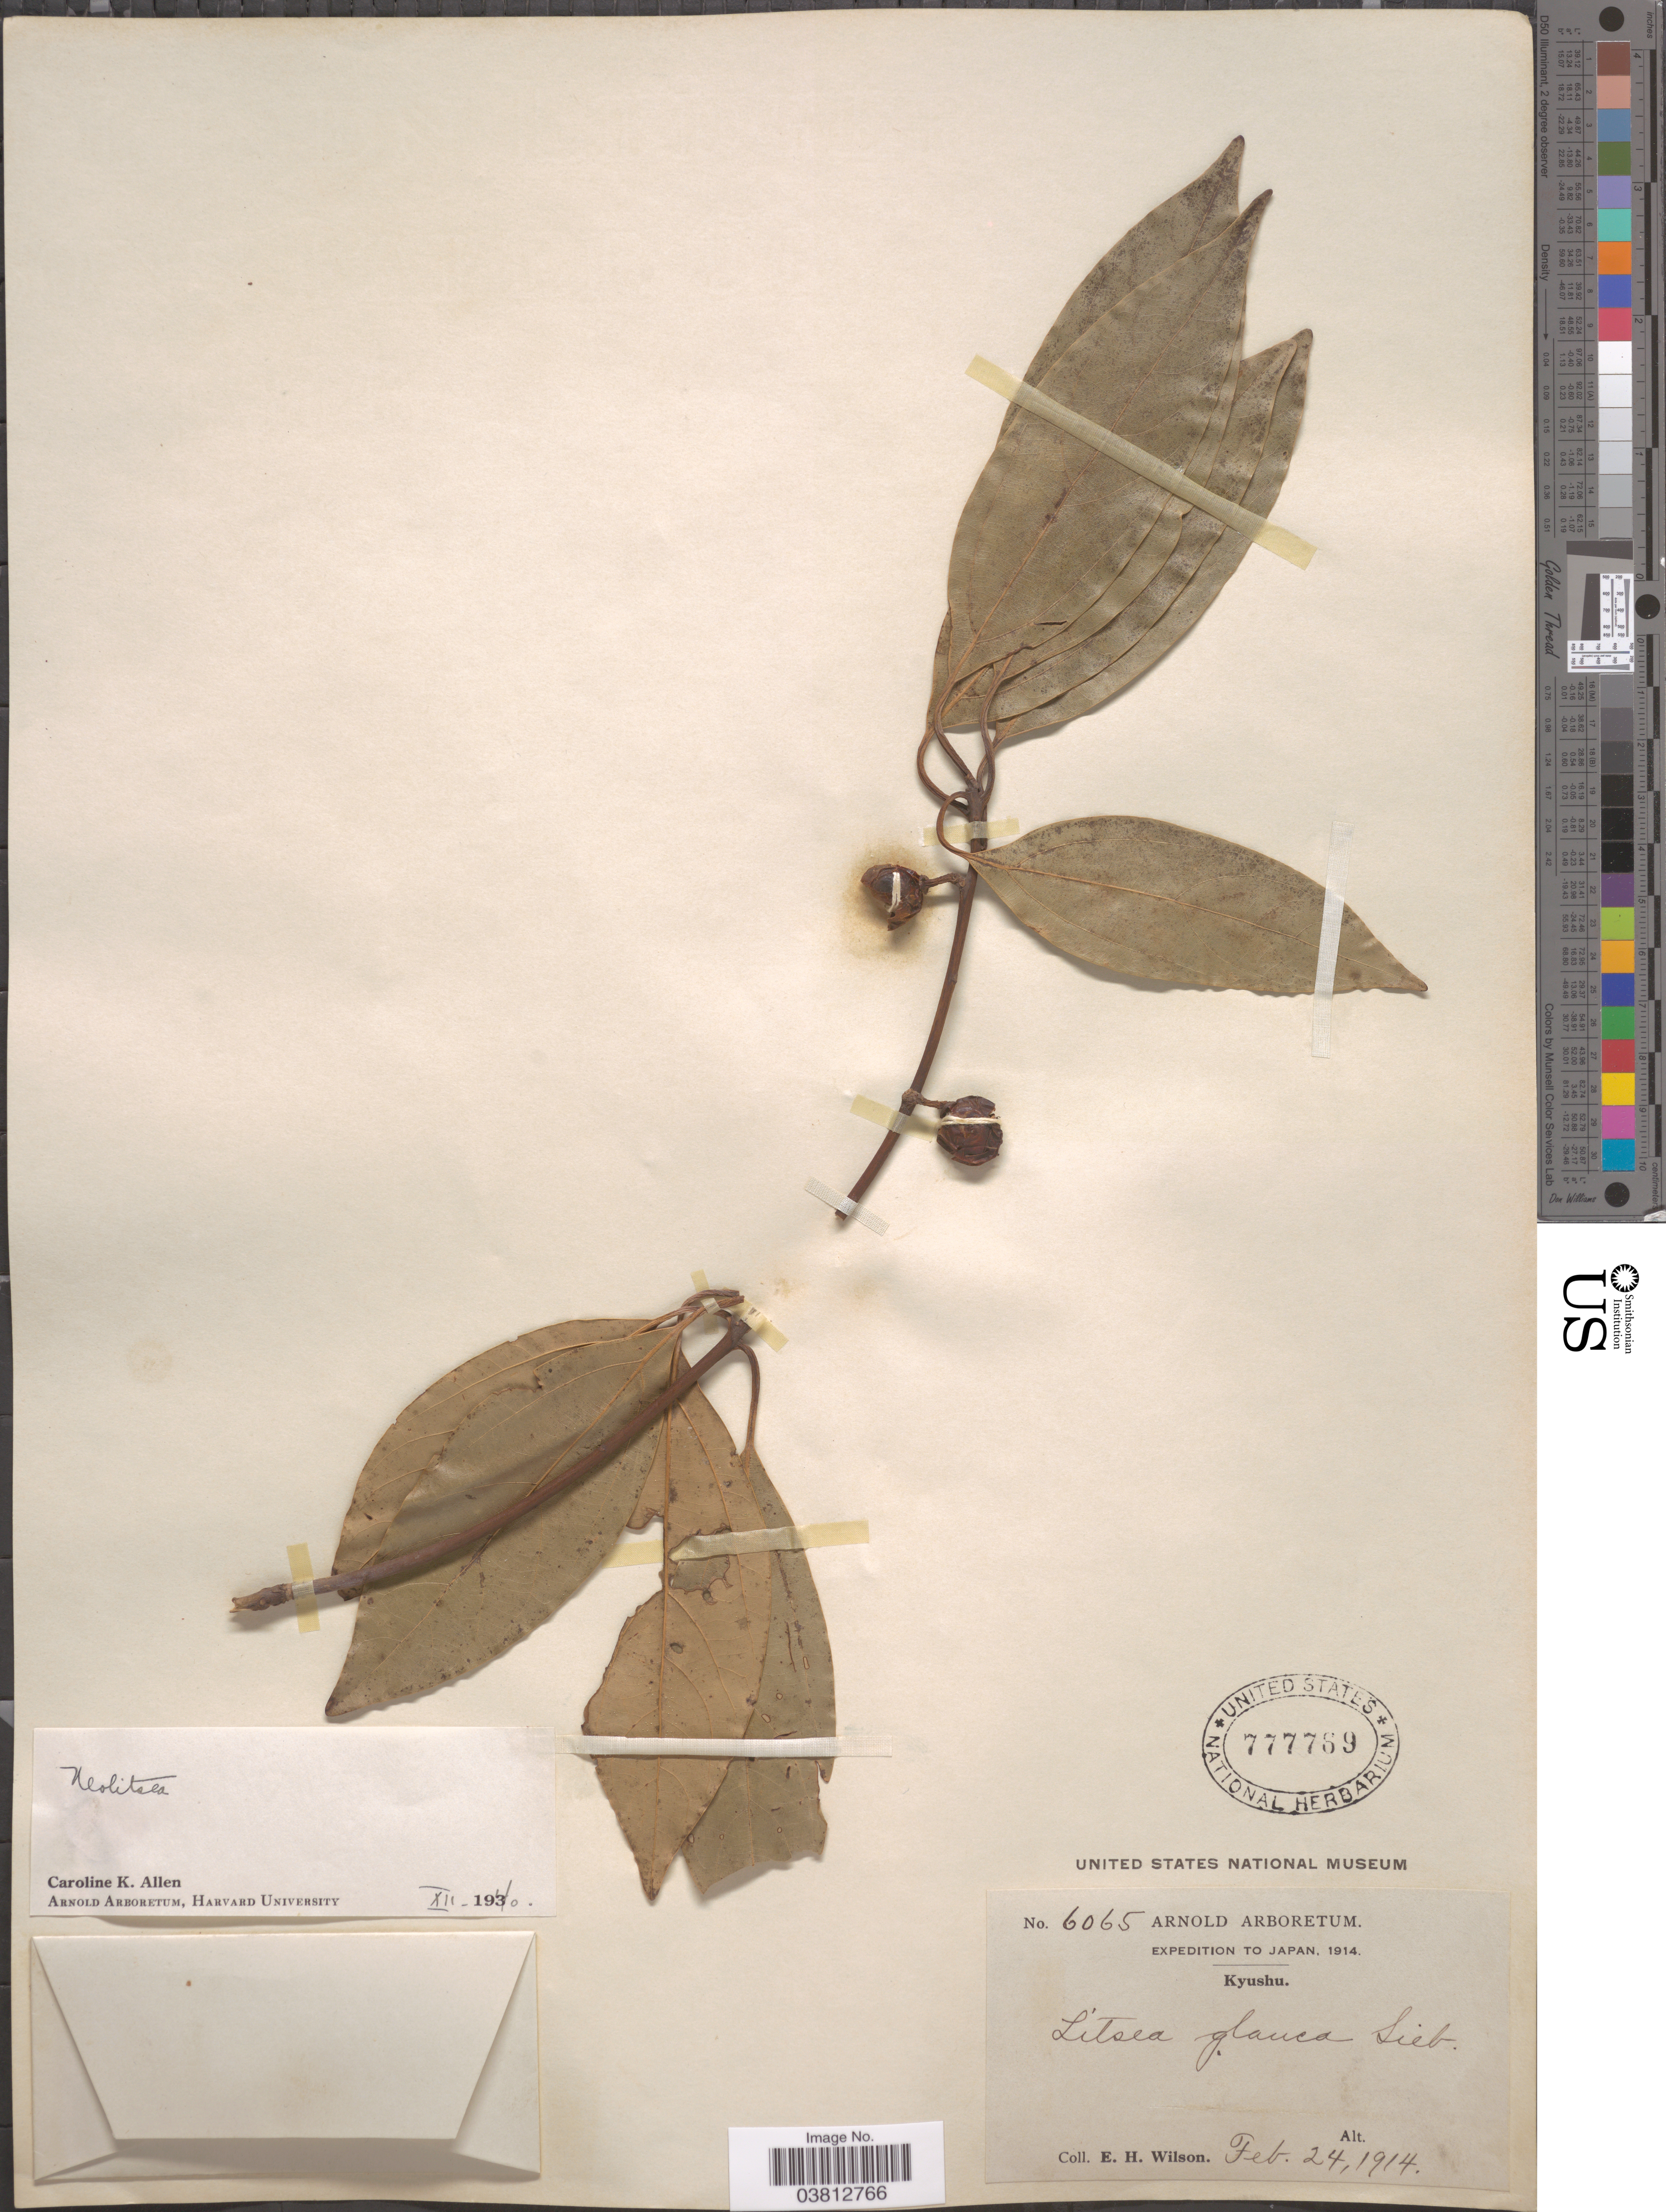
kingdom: Plantae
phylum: Tracheophyta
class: Magnoliopsida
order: Laurales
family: Lauraceae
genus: Neolitsea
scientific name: Neolitsea sericea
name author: (Blume) Koidz.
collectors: E. Wilson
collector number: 6065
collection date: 1914-02-24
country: Japan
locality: Kyushu.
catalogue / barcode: US 777769